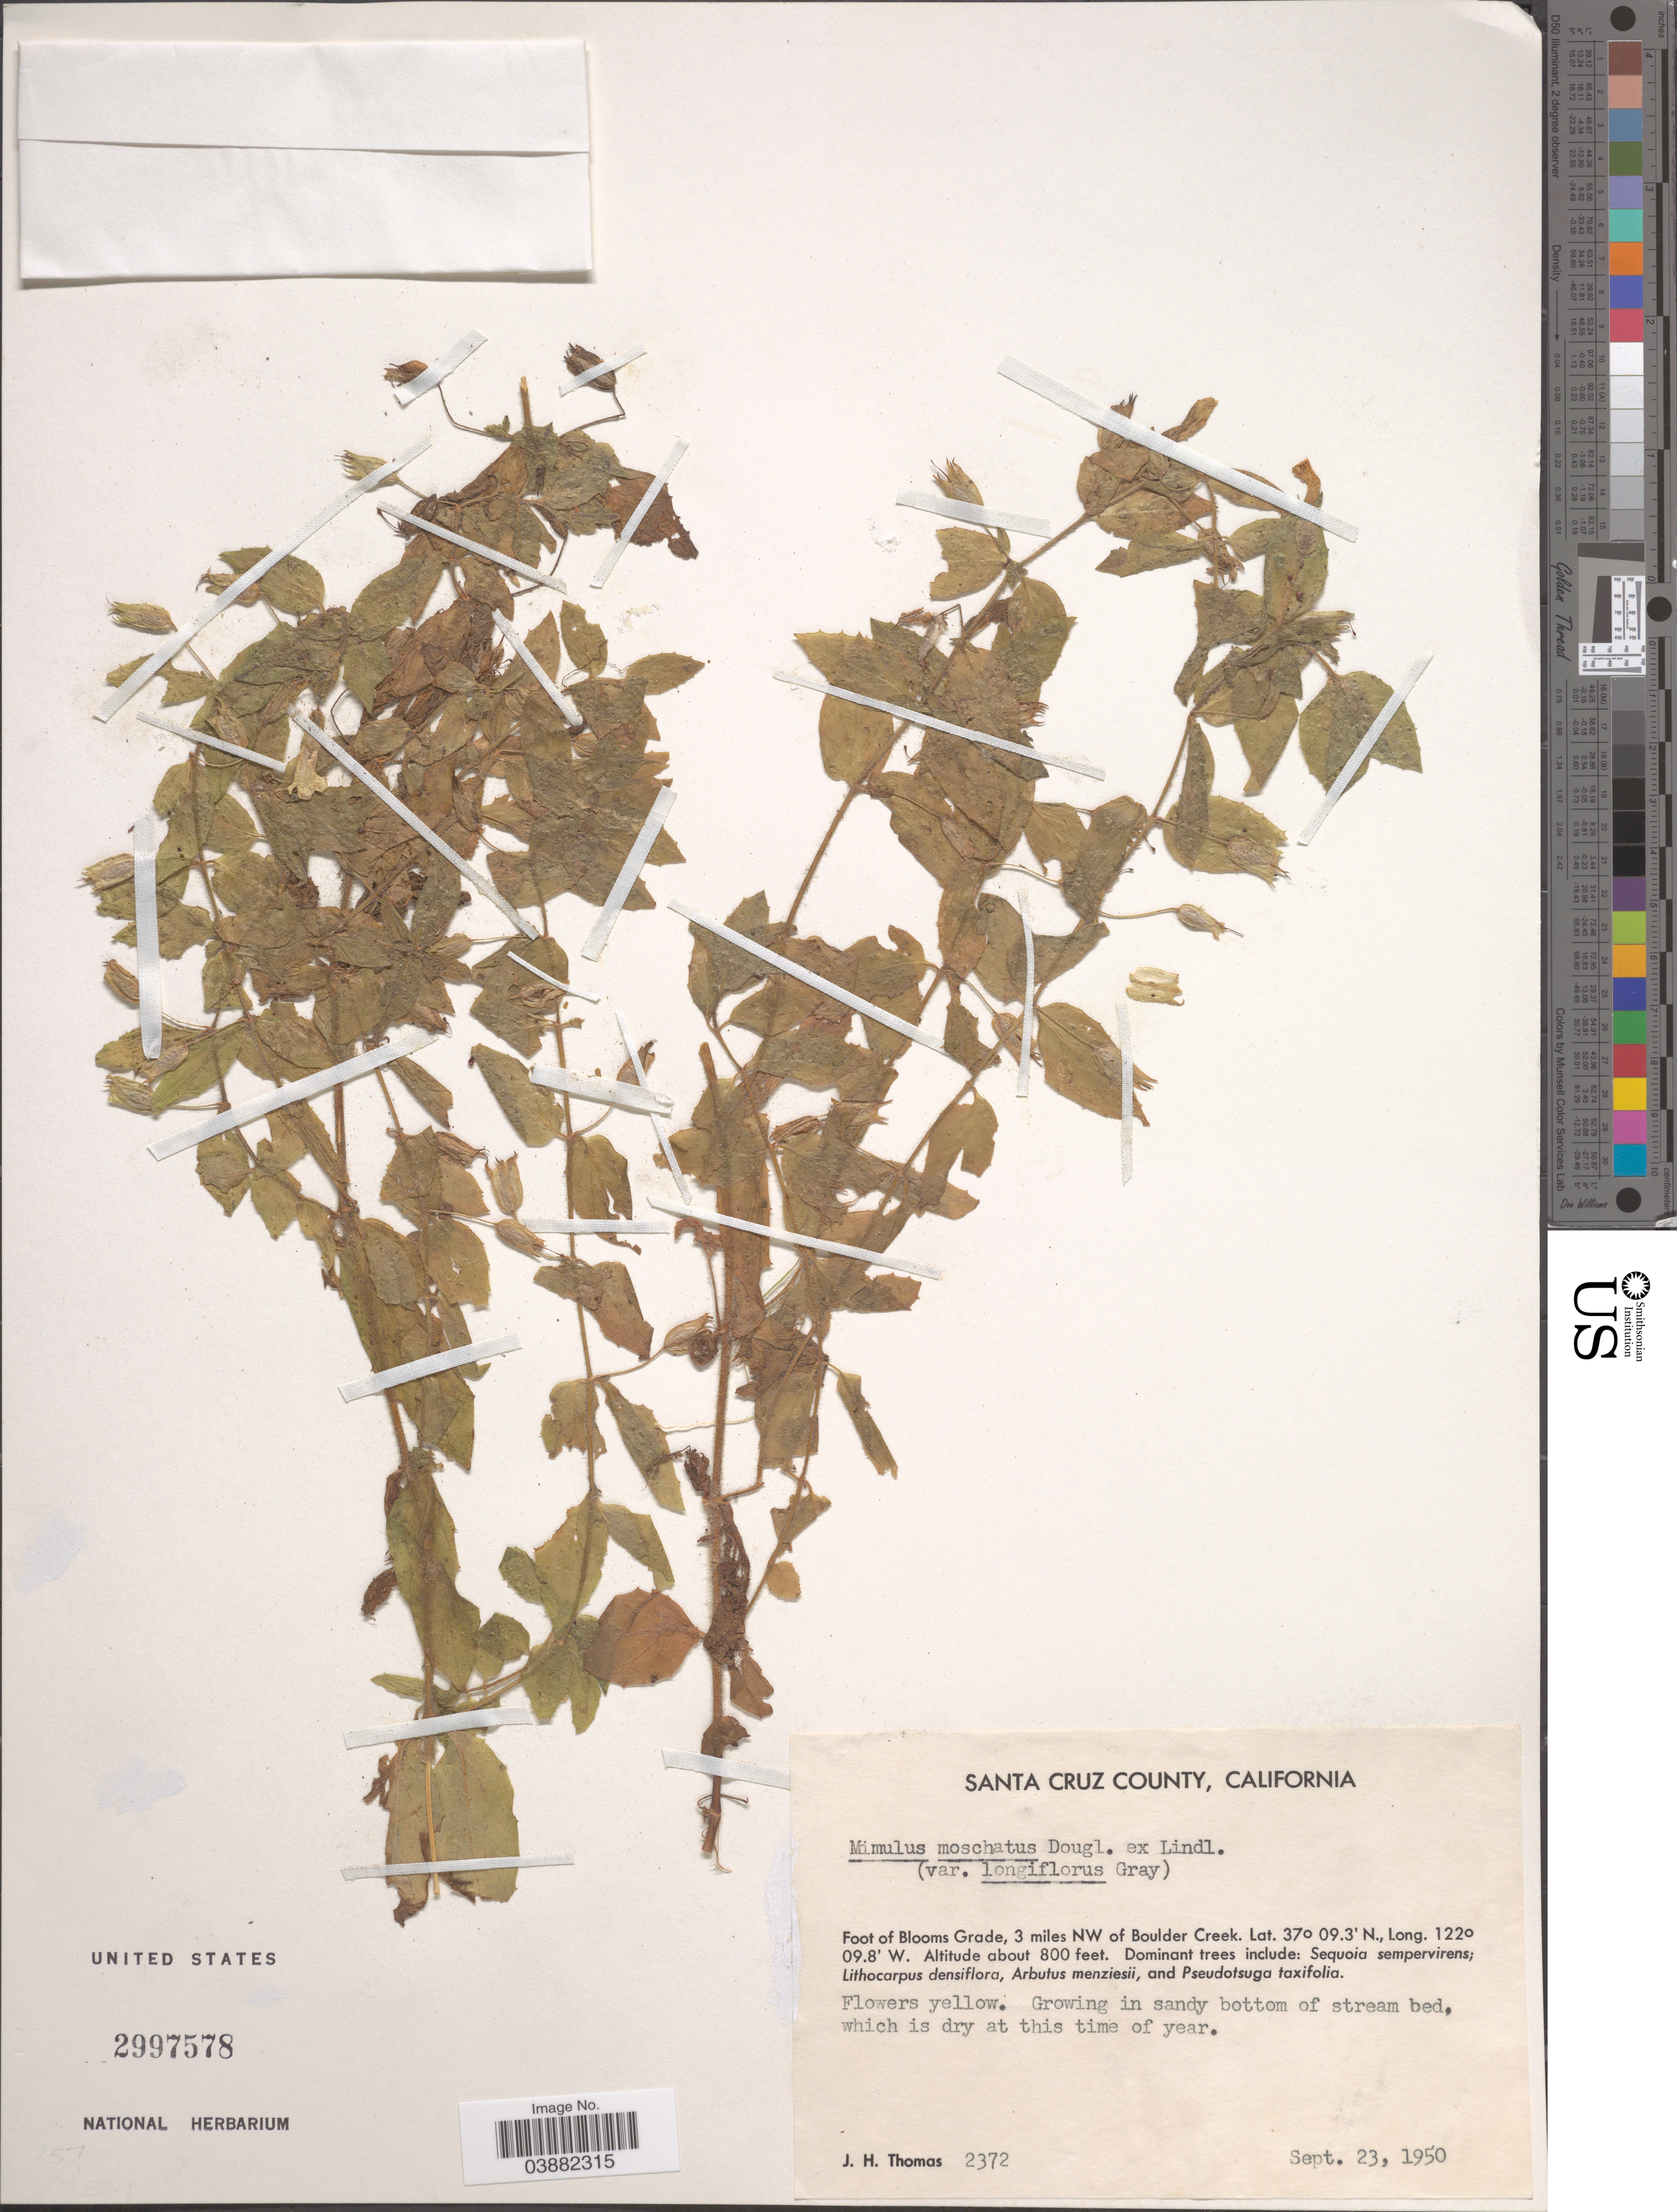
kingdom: Plantae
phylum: Tracheophyta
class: Magnoliopsida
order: Lamiales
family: Phrymaceae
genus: Mimulus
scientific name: Mimulus moschatus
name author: Douglas ex Lindl.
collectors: J. H. Thomas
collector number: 2372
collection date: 1950-09-23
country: United States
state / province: California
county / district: Santa Cruz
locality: Santa Cruz County. Foot of Blooms Grade, 3 miles NW of Boulder Creek.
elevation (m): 244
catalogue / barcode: US 2997578